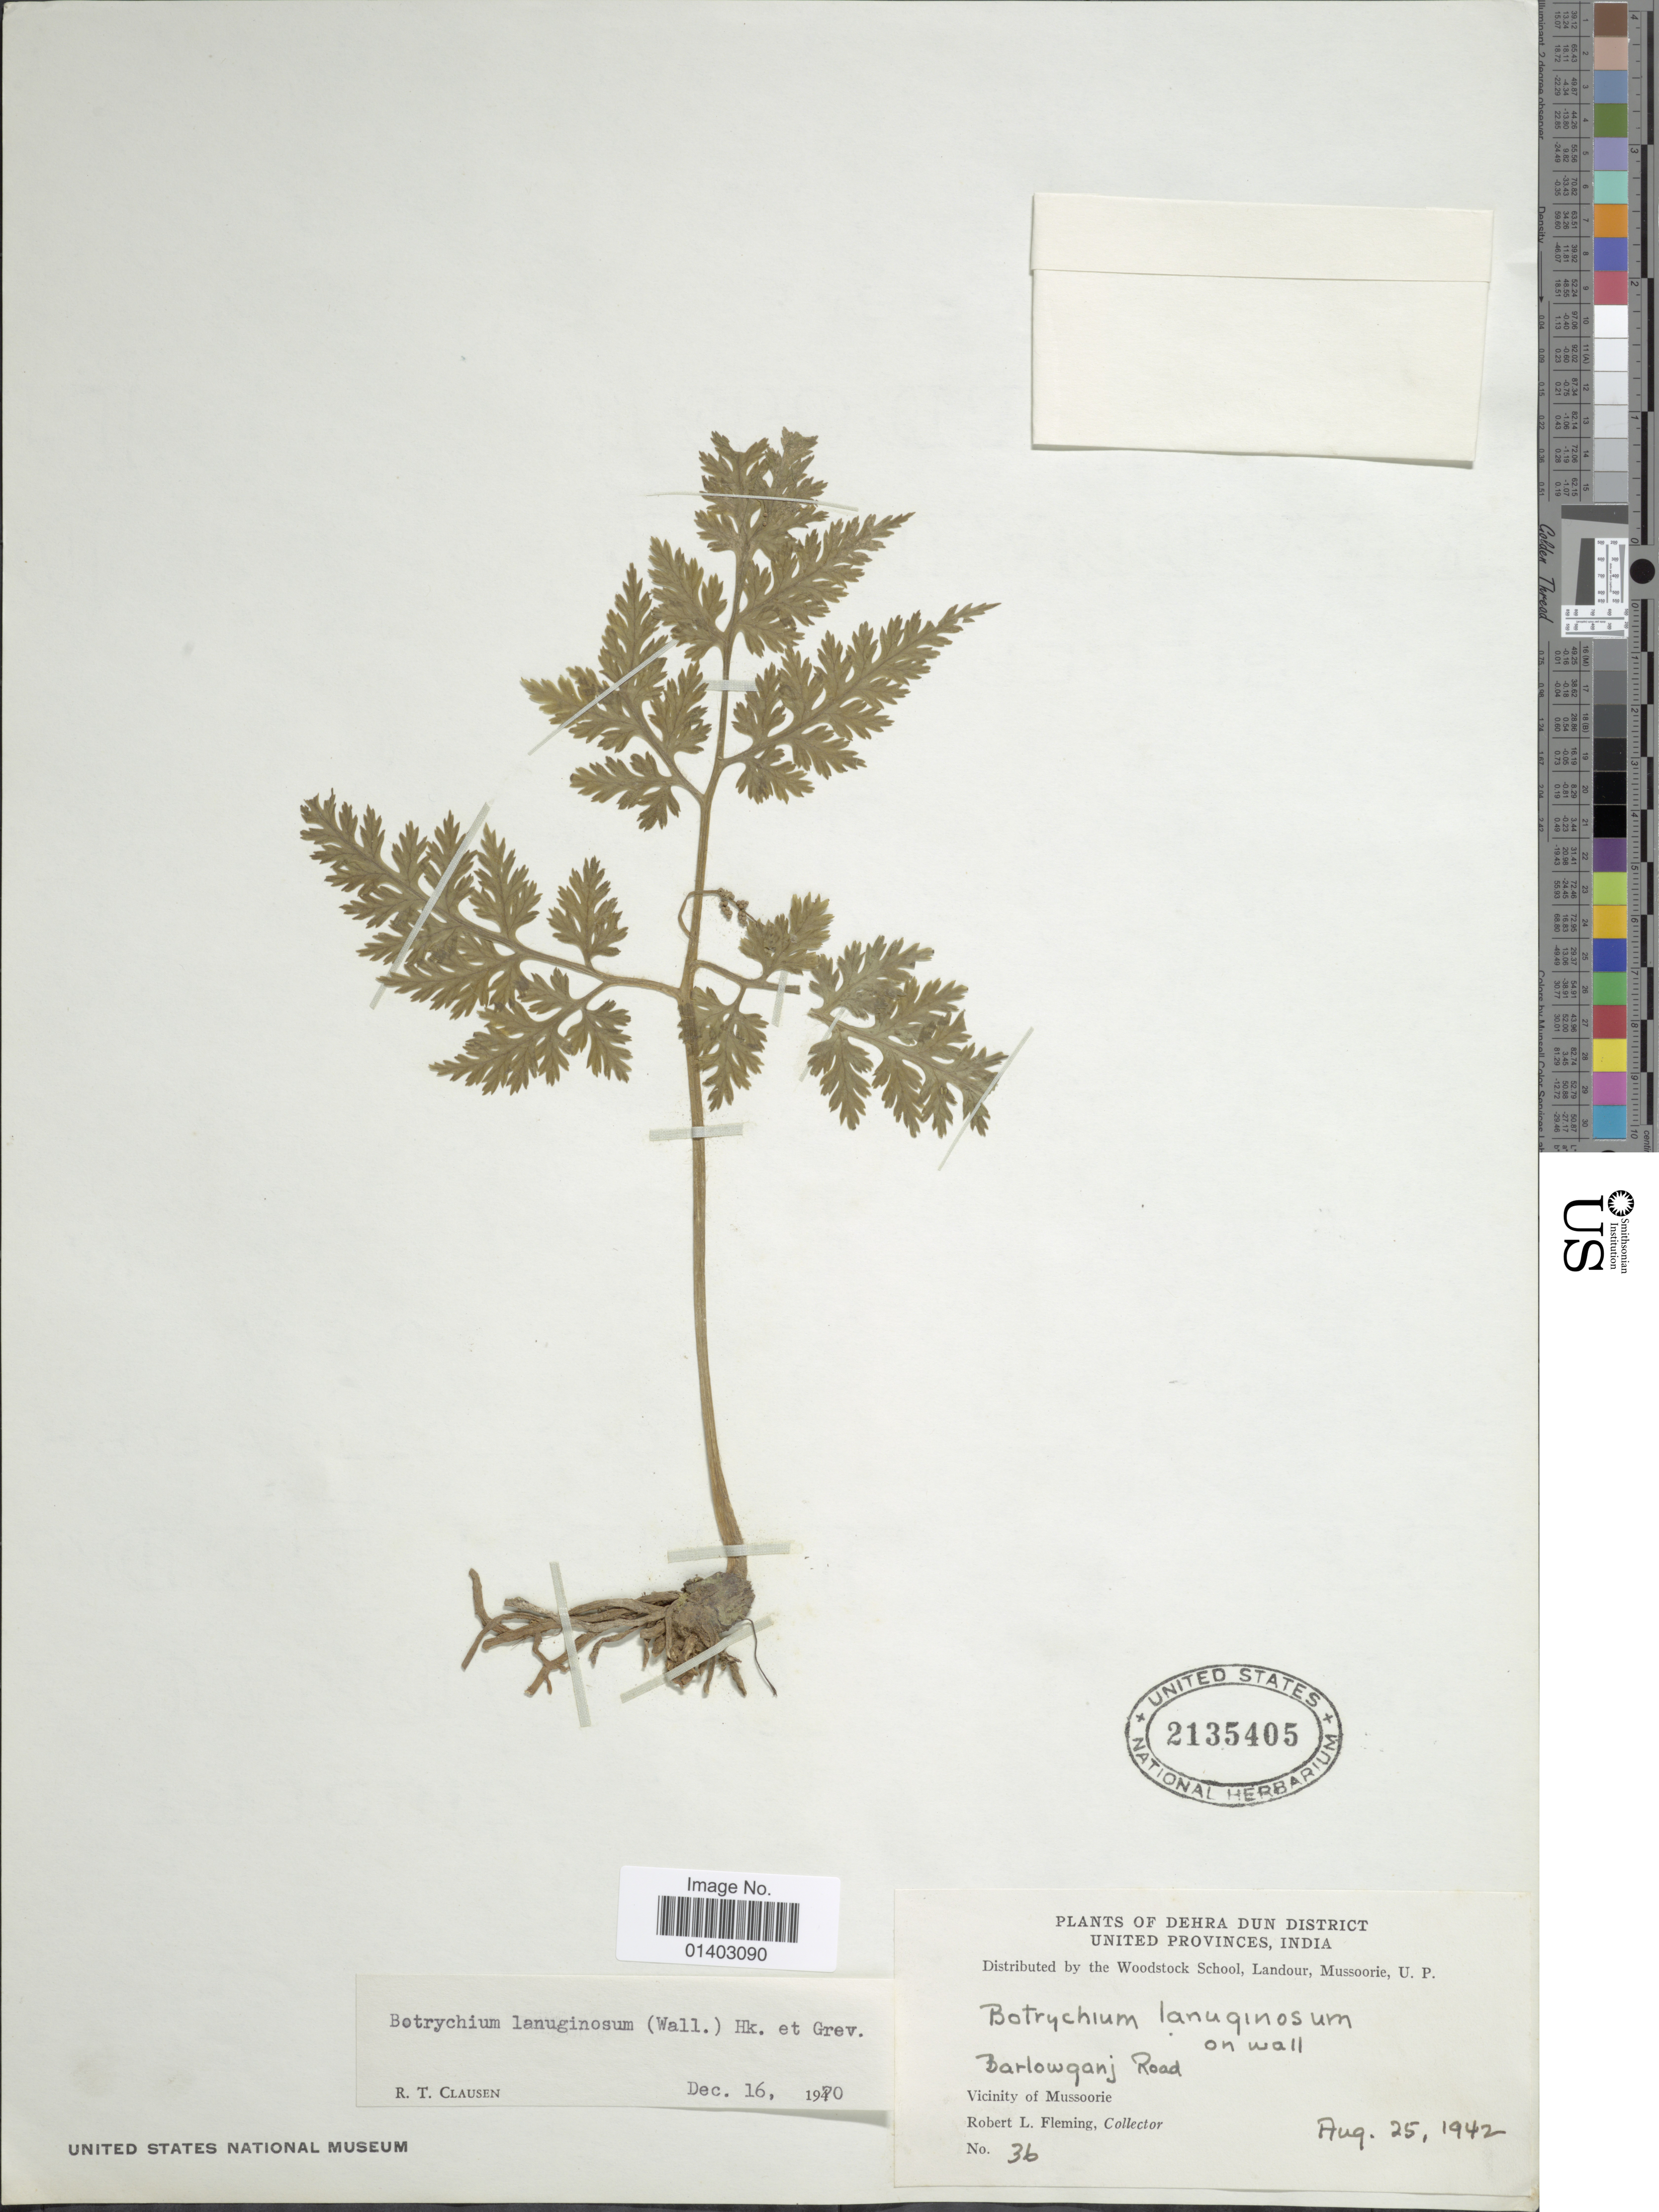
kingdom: Plantae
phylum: Tracheophyta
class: Polypodiopsida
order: Ophioglossales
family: Ophioglossaceae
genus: Botrychium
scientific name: Botrychium lanuginosum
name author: Wall. ex Hook. & Grev.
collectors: R. Fleming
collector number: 36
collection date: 1942-08-25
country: India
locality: Dehra Dun District United Provinces, Barlowganj Road, Vicinity of Mussoorie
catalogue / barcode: US 2135405